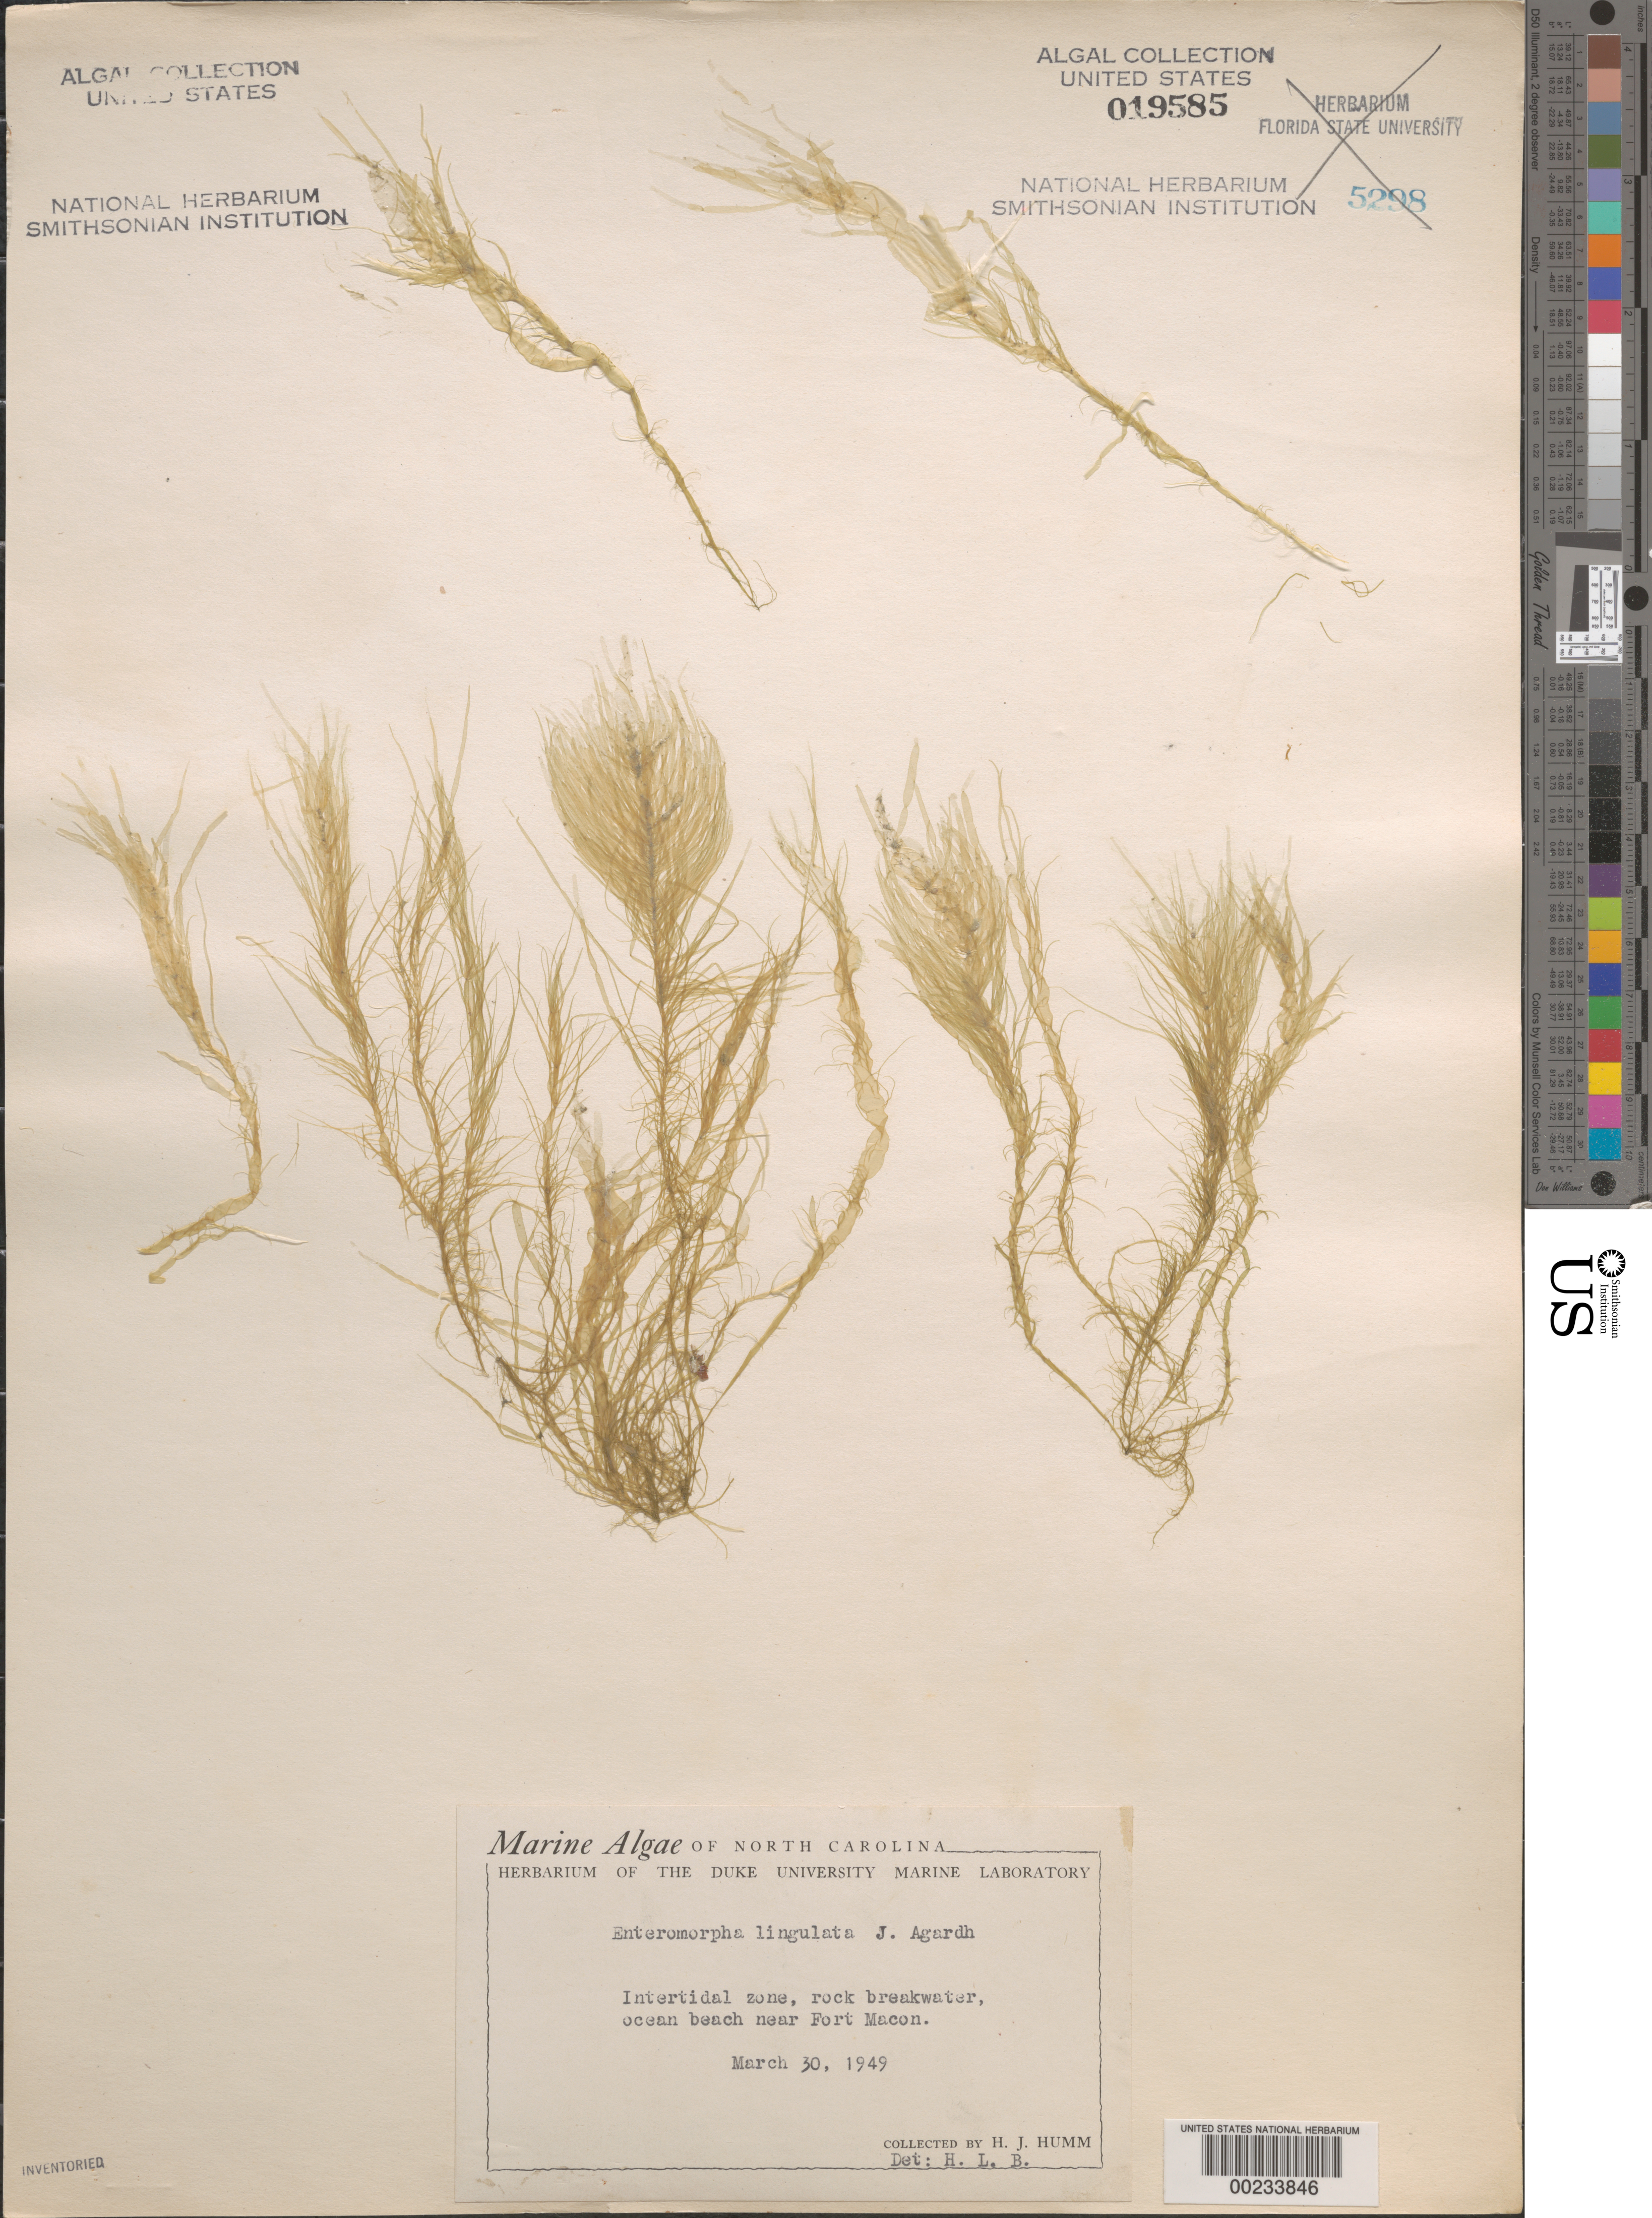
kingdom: Plantae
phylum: Chlorophyta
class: Ulvophyceae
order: Ulvales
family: Ulvaceae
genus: Ulva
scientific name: Ulva flexuosa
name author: Wulfen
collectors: H. J. Humm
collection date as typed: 30 Mar 1949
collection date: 1949-03-30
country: United States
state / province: North Carolina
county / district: Carteret County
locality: Near Fort Macon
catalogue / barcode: US 19585